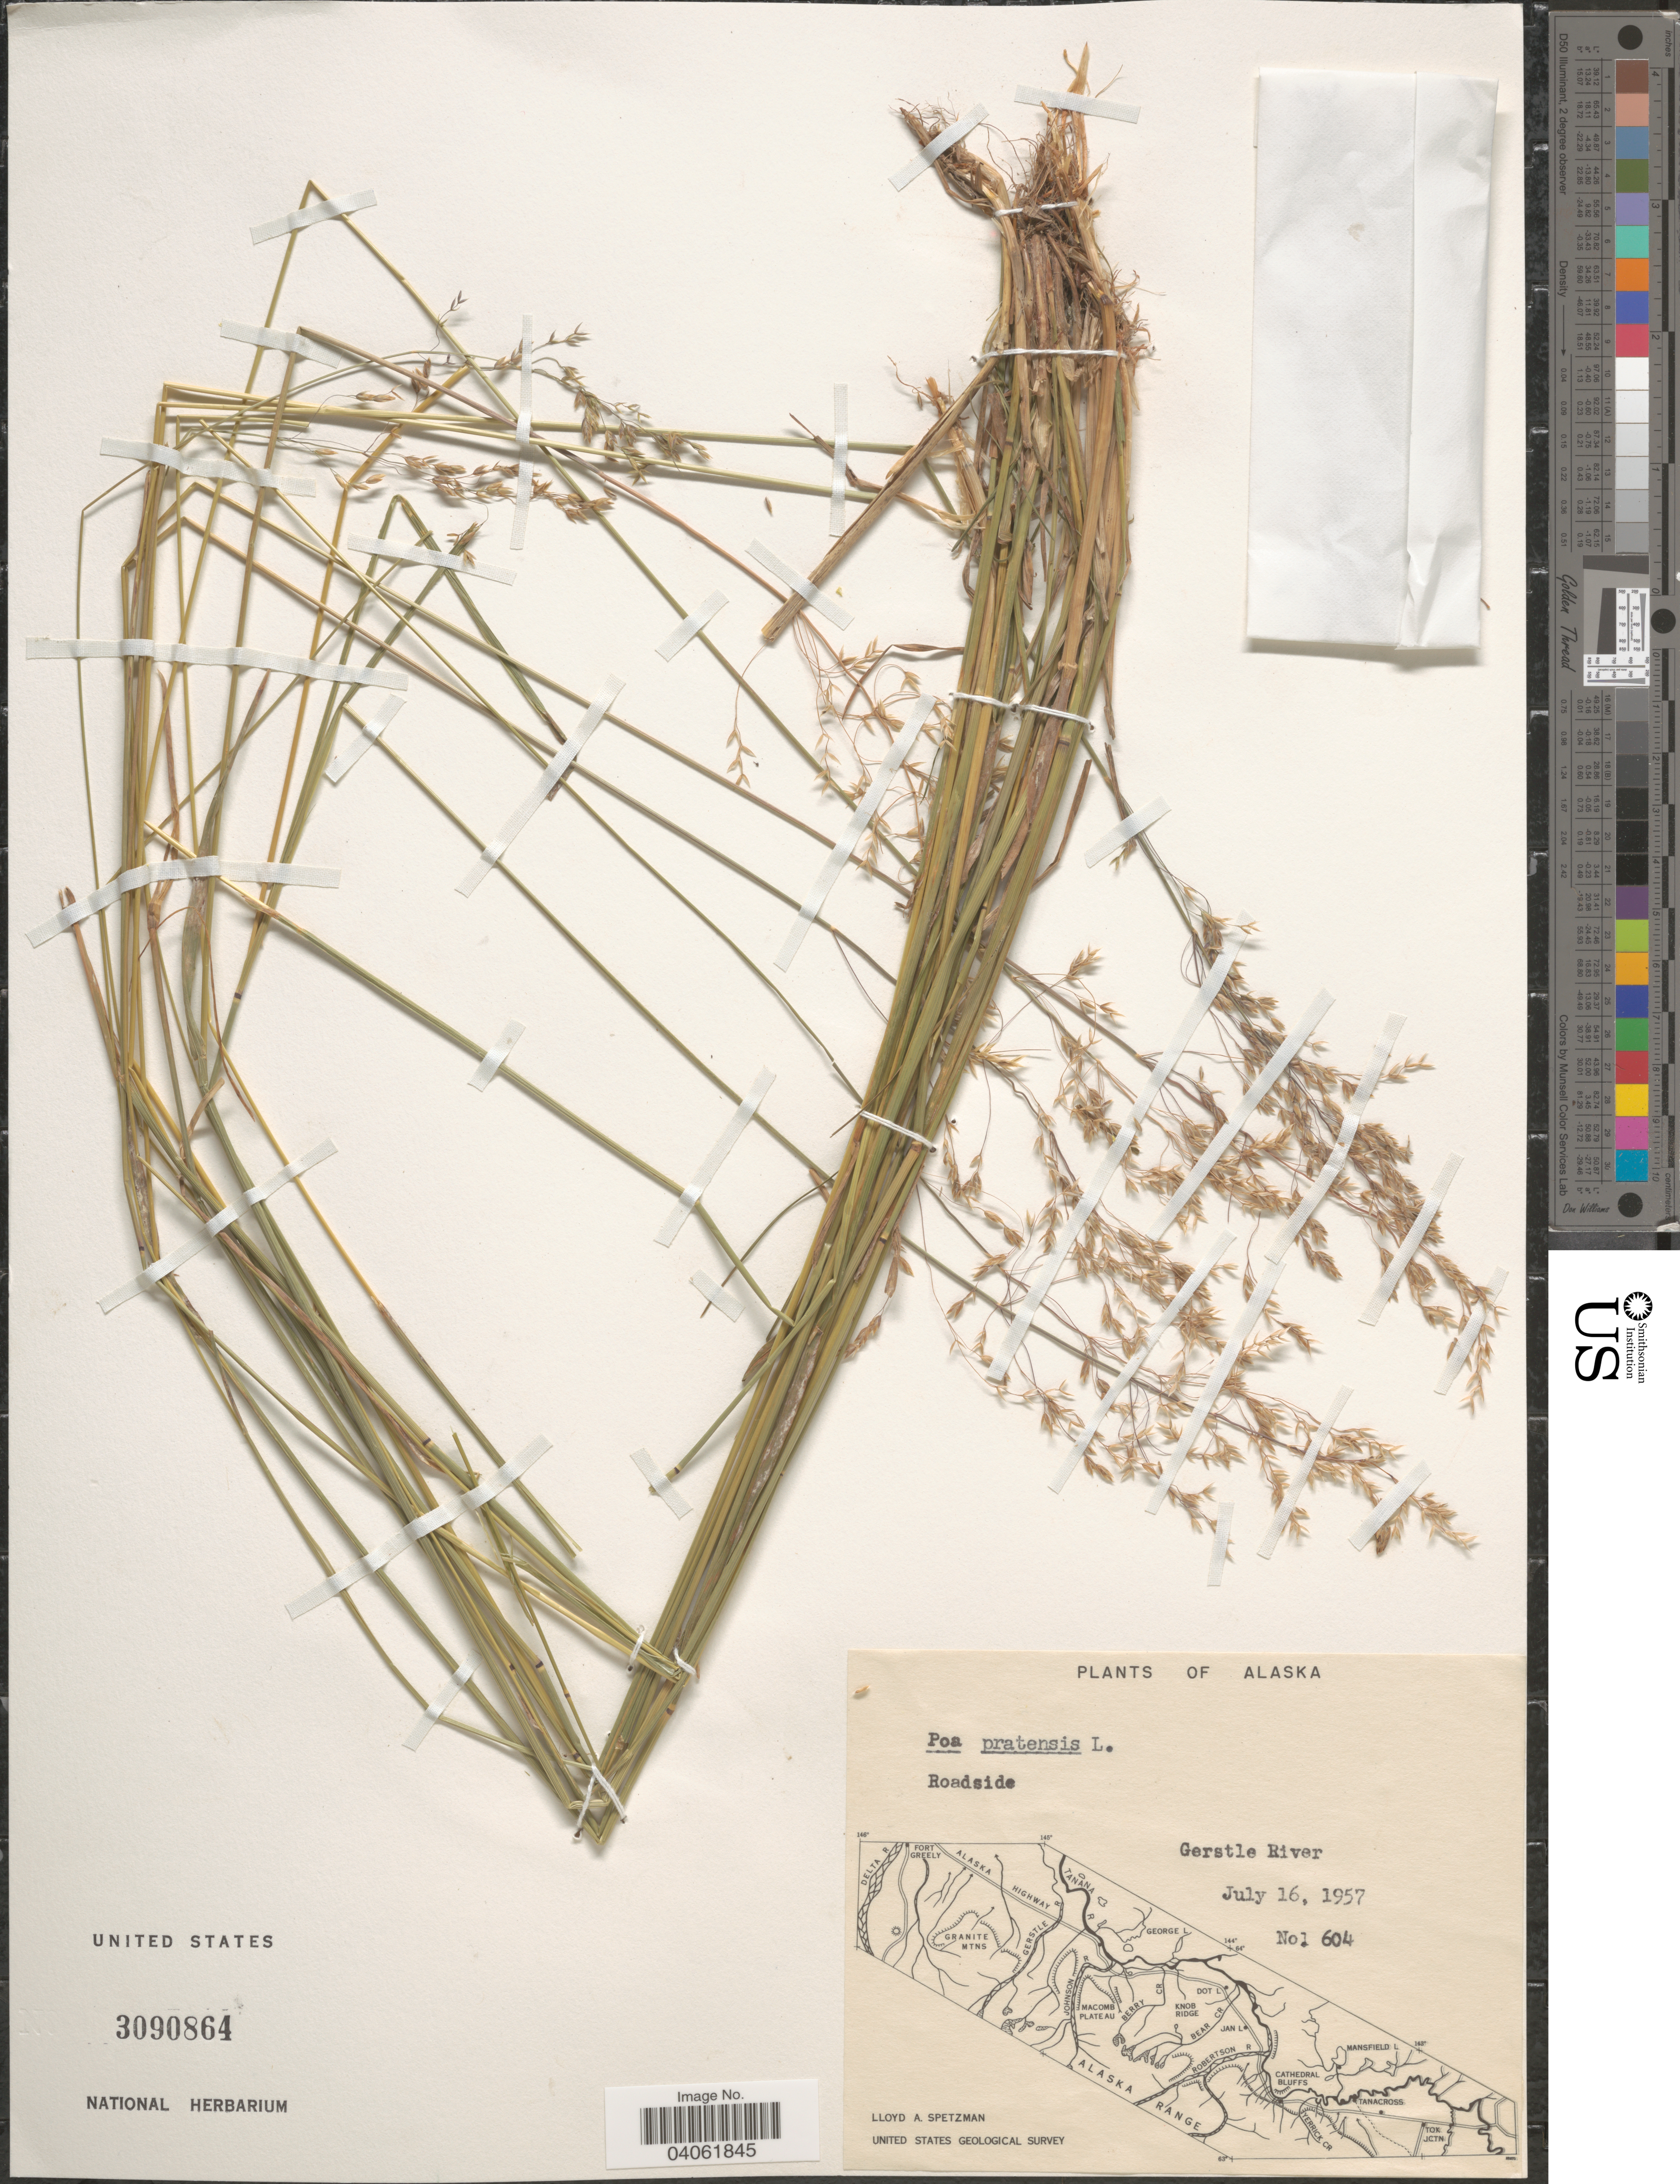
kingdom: Plantae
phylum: Tracheophyta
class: Liliopsida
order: Poales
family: Poaceae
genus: Poa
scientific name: Poa pratensis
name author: L.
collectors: L. Spetzman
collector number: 604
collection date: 1957-07-16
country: United States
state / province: Alaska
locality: Gerstle River.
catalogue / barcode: US 3090864